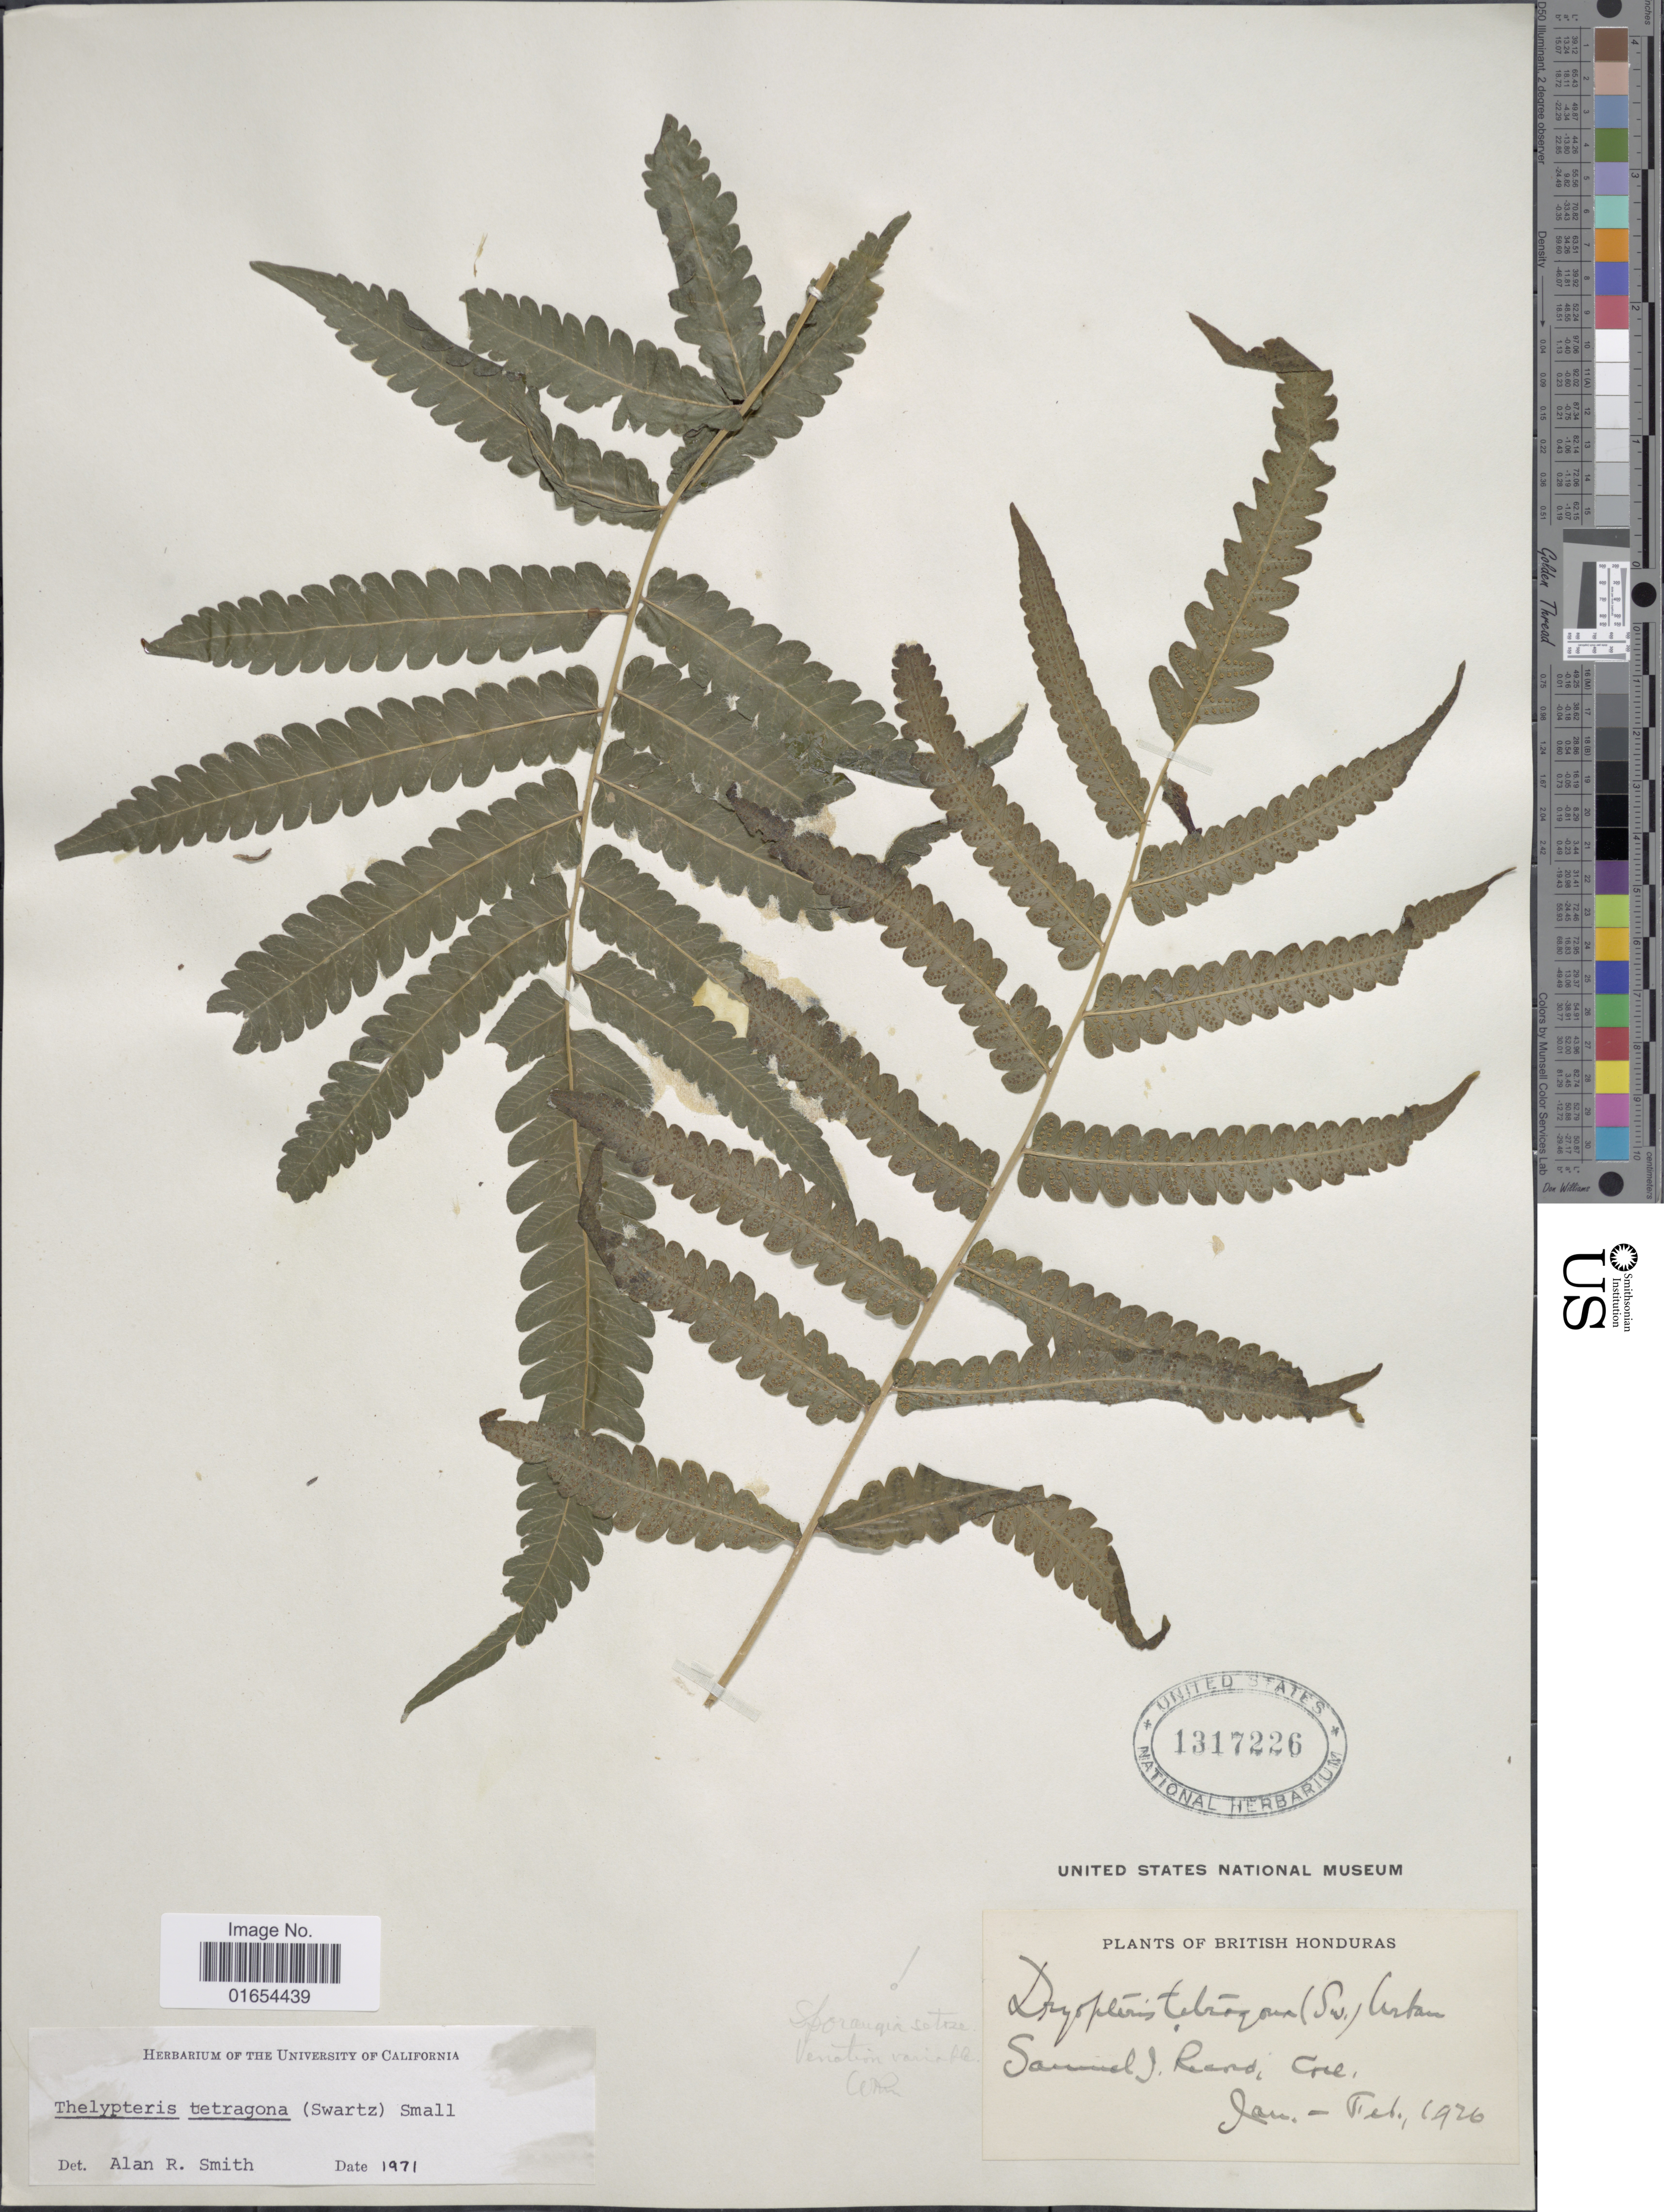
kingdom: Plantae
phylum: Tracheophyta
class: Polypodiopsida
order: Polypodiales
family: Thelypteridaceae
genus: Goniopteris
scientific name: Goniopteris tetragona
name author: (C. Presl) Sw.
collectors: S. J. Record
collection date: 1926-01/1926-02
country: Belize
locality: British Honduras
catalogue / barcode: US 1317226